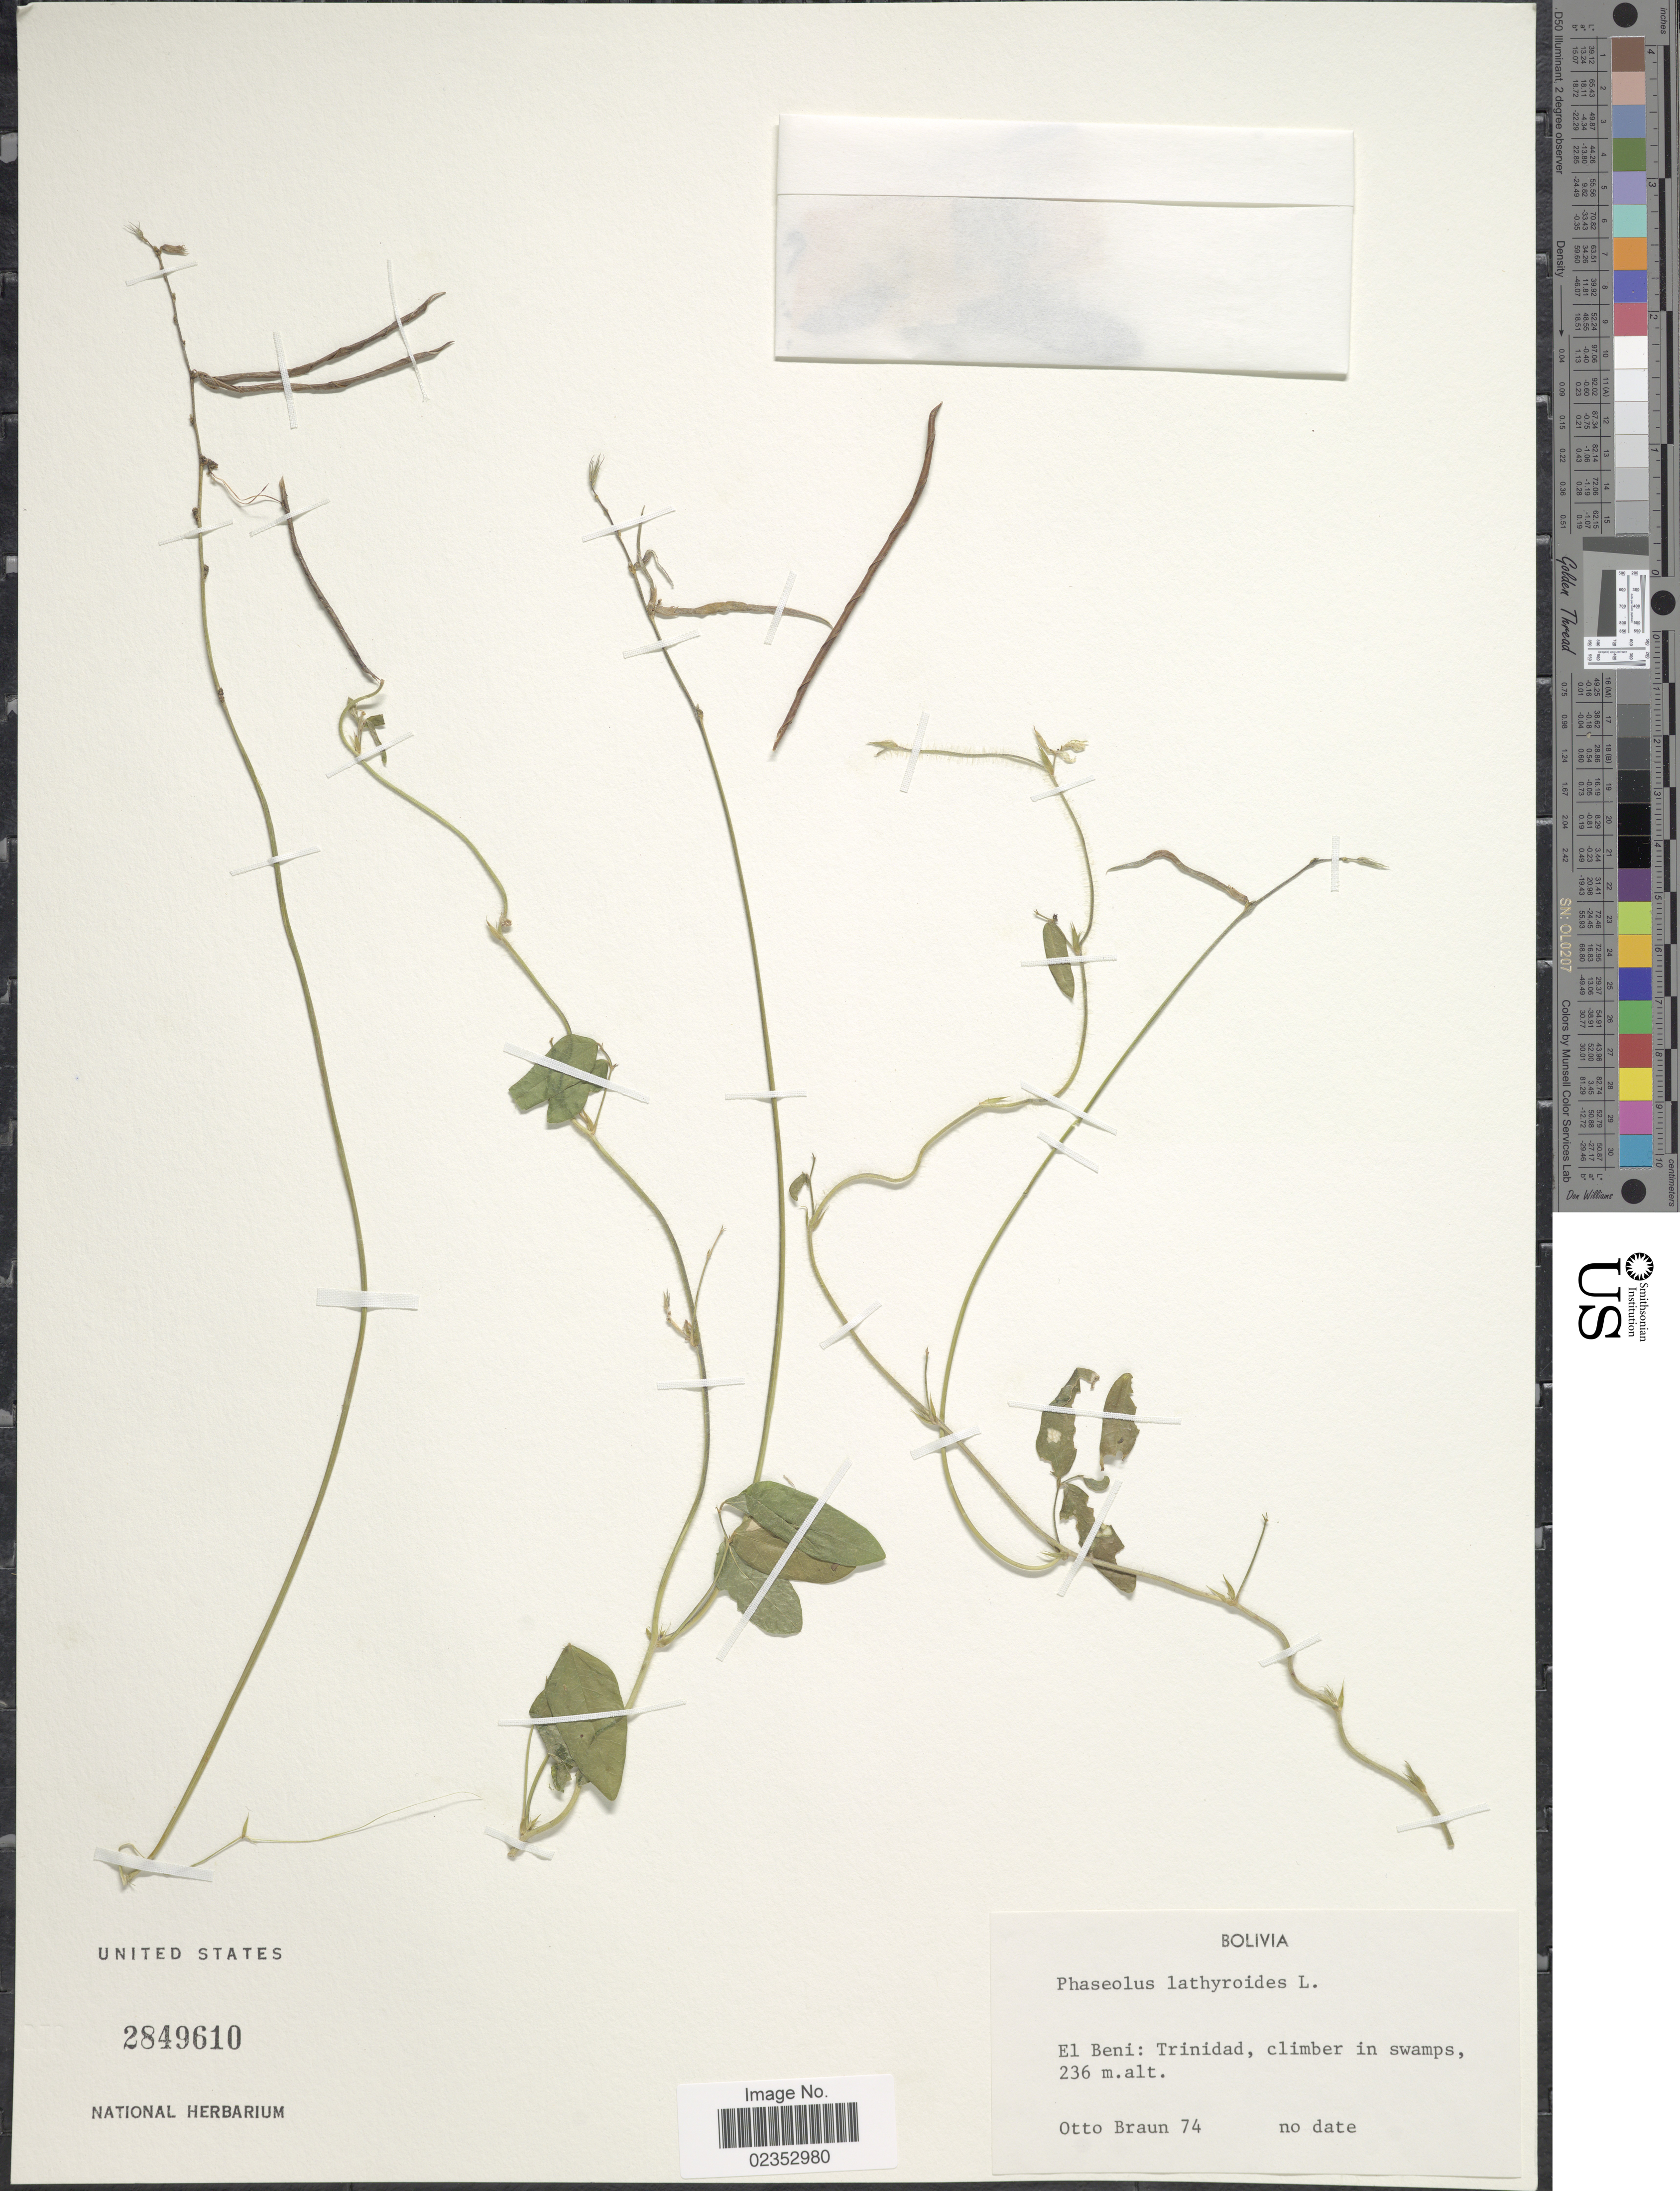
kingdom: Plantae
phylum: Tracheophyta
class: Magnoliopsida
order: Fabales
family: Fabaceae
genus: Phaseolus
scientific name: Phaseolus lathyroides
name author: L.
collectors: O. Braun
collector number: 74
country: Bolivia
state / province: Beni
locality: El Beni: Trinidad, climber in swamps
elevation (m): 236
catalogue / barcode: US 2849610